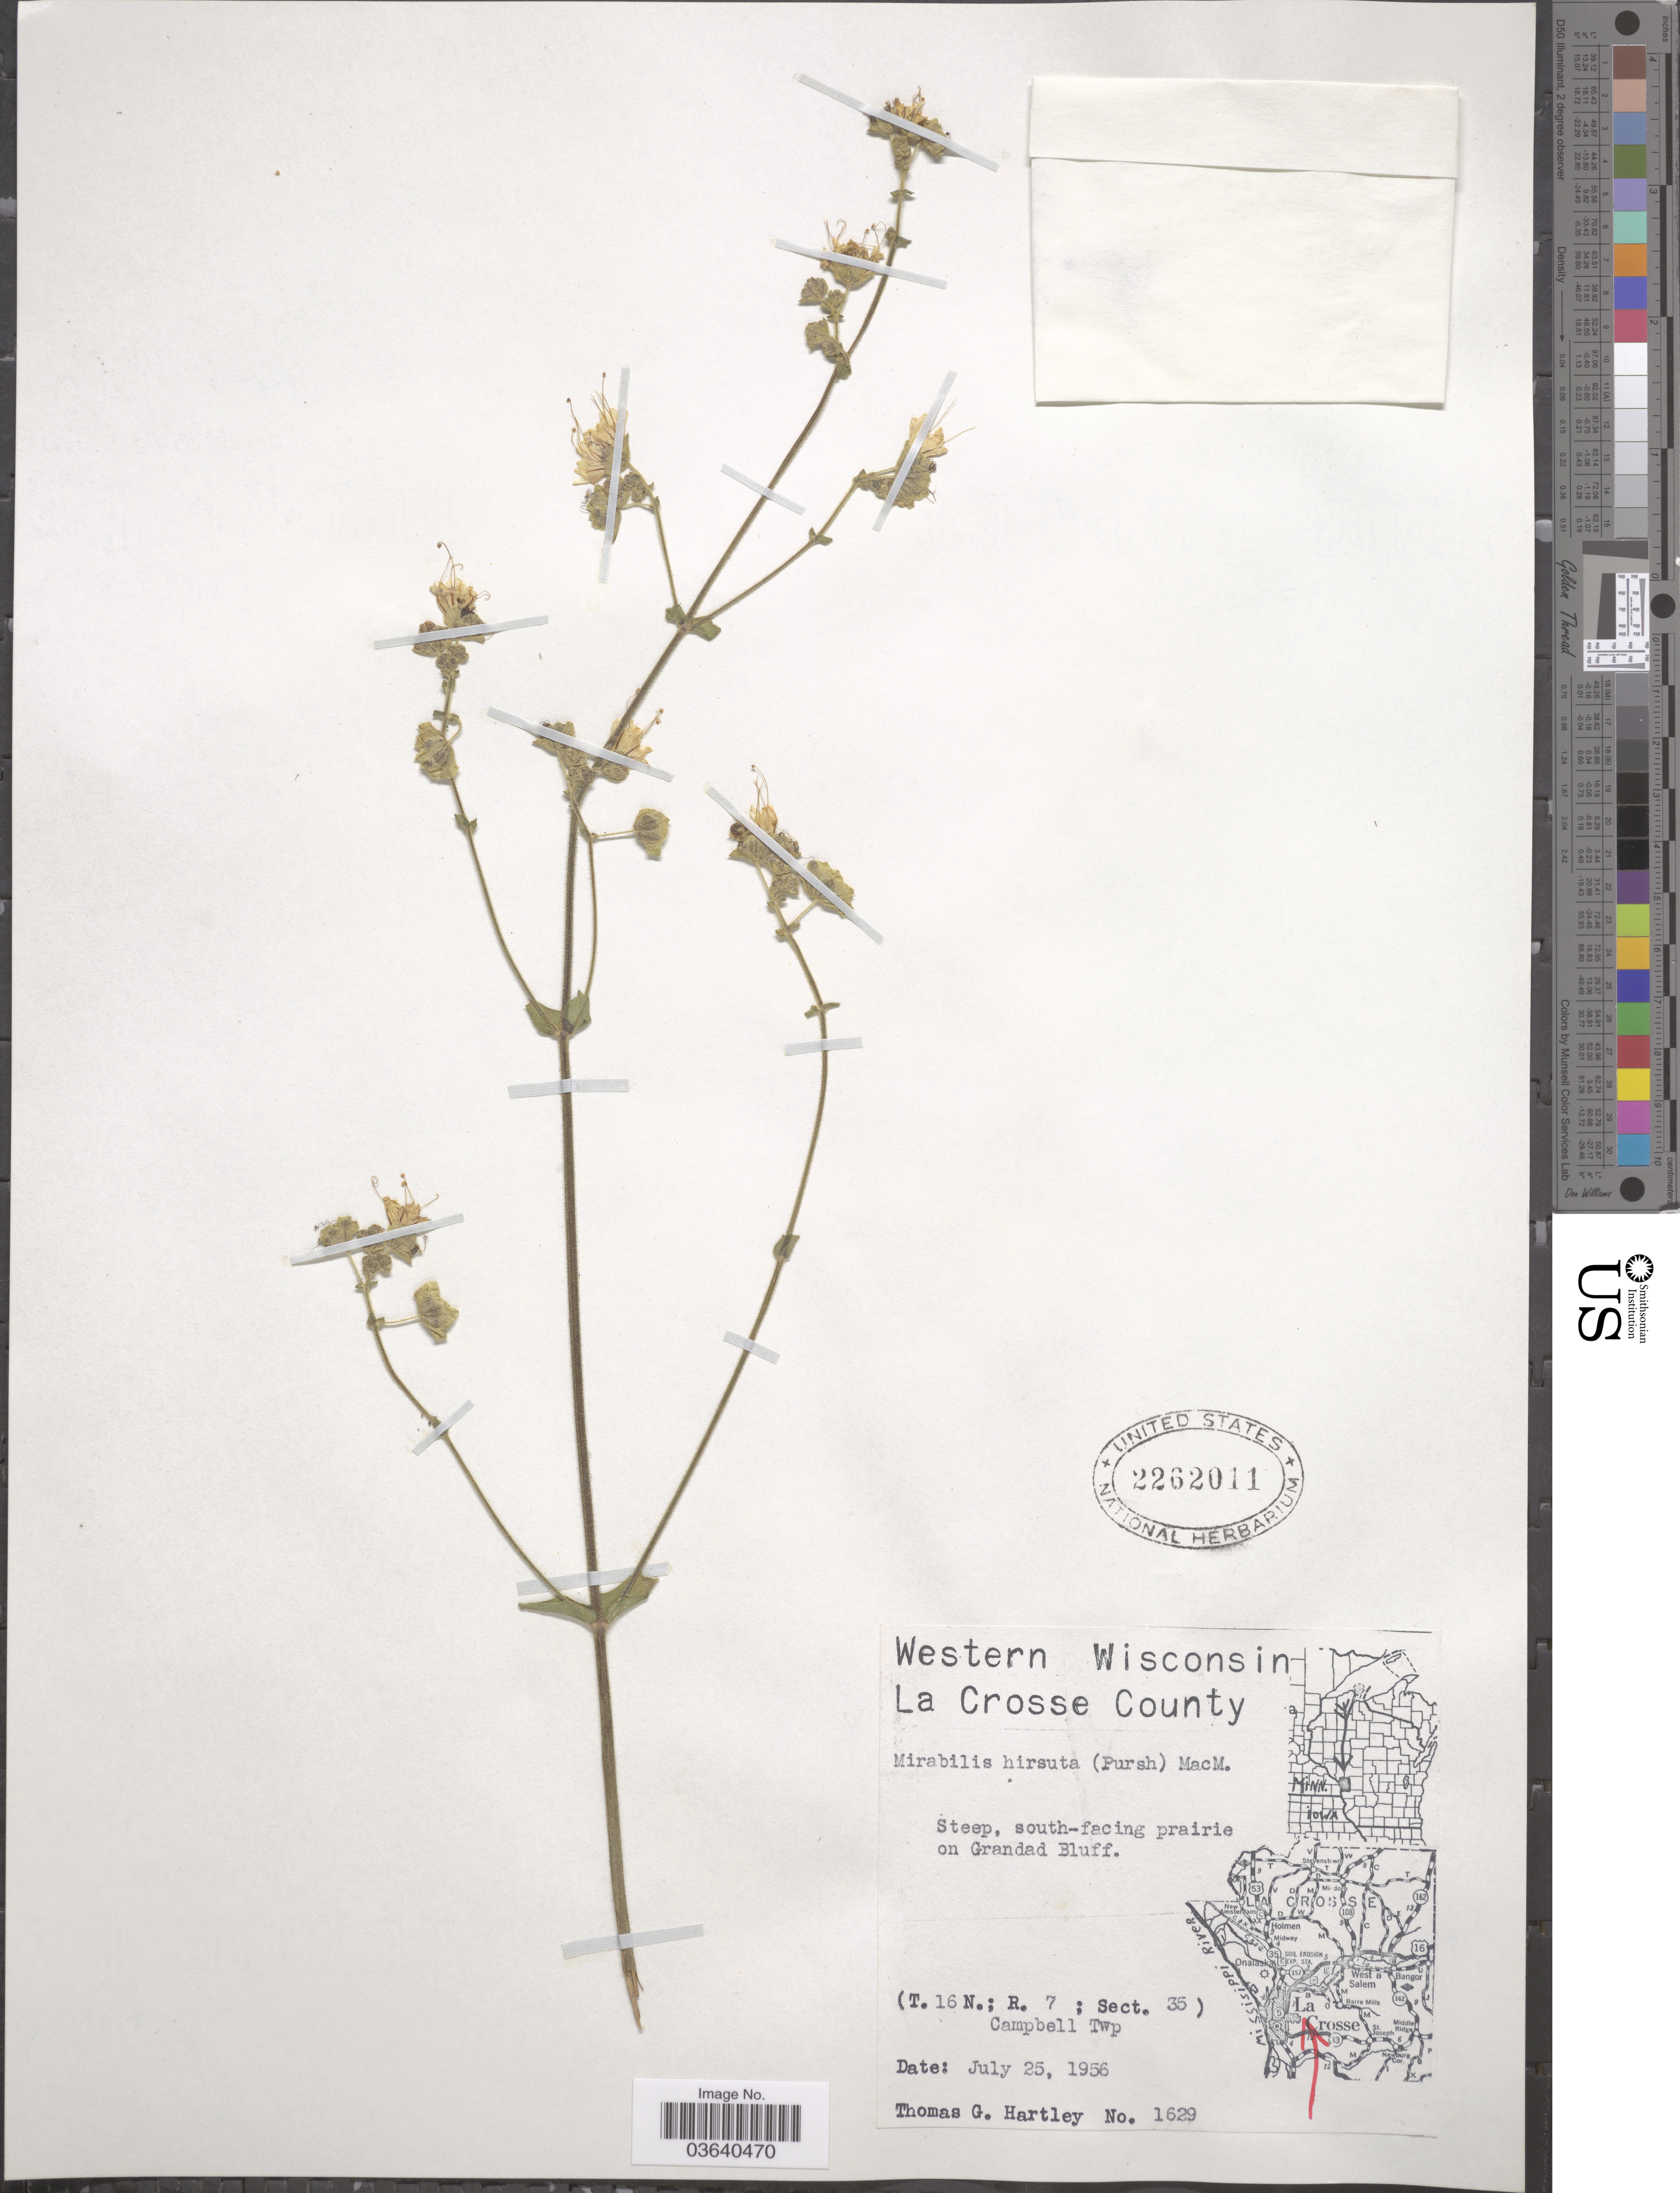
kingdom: Plantae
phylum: Tracheophyta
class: Magnoliopsida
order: Caryophyllales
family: Nyctaginaceae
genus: Mirabilis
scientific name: Mirabilis hirsuta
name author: (Pursh) MacMill.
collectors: T. G. Hartley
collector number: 1629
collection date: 1956-07-25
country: United States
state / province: Wisconsin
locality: Western Wisconsin. La Crosse County. Steep, south-facing prairie on Grandad Bluff. (T. 16N.; R. 7; Sect. 35). Campbell Twp.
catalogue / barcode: US 2262011